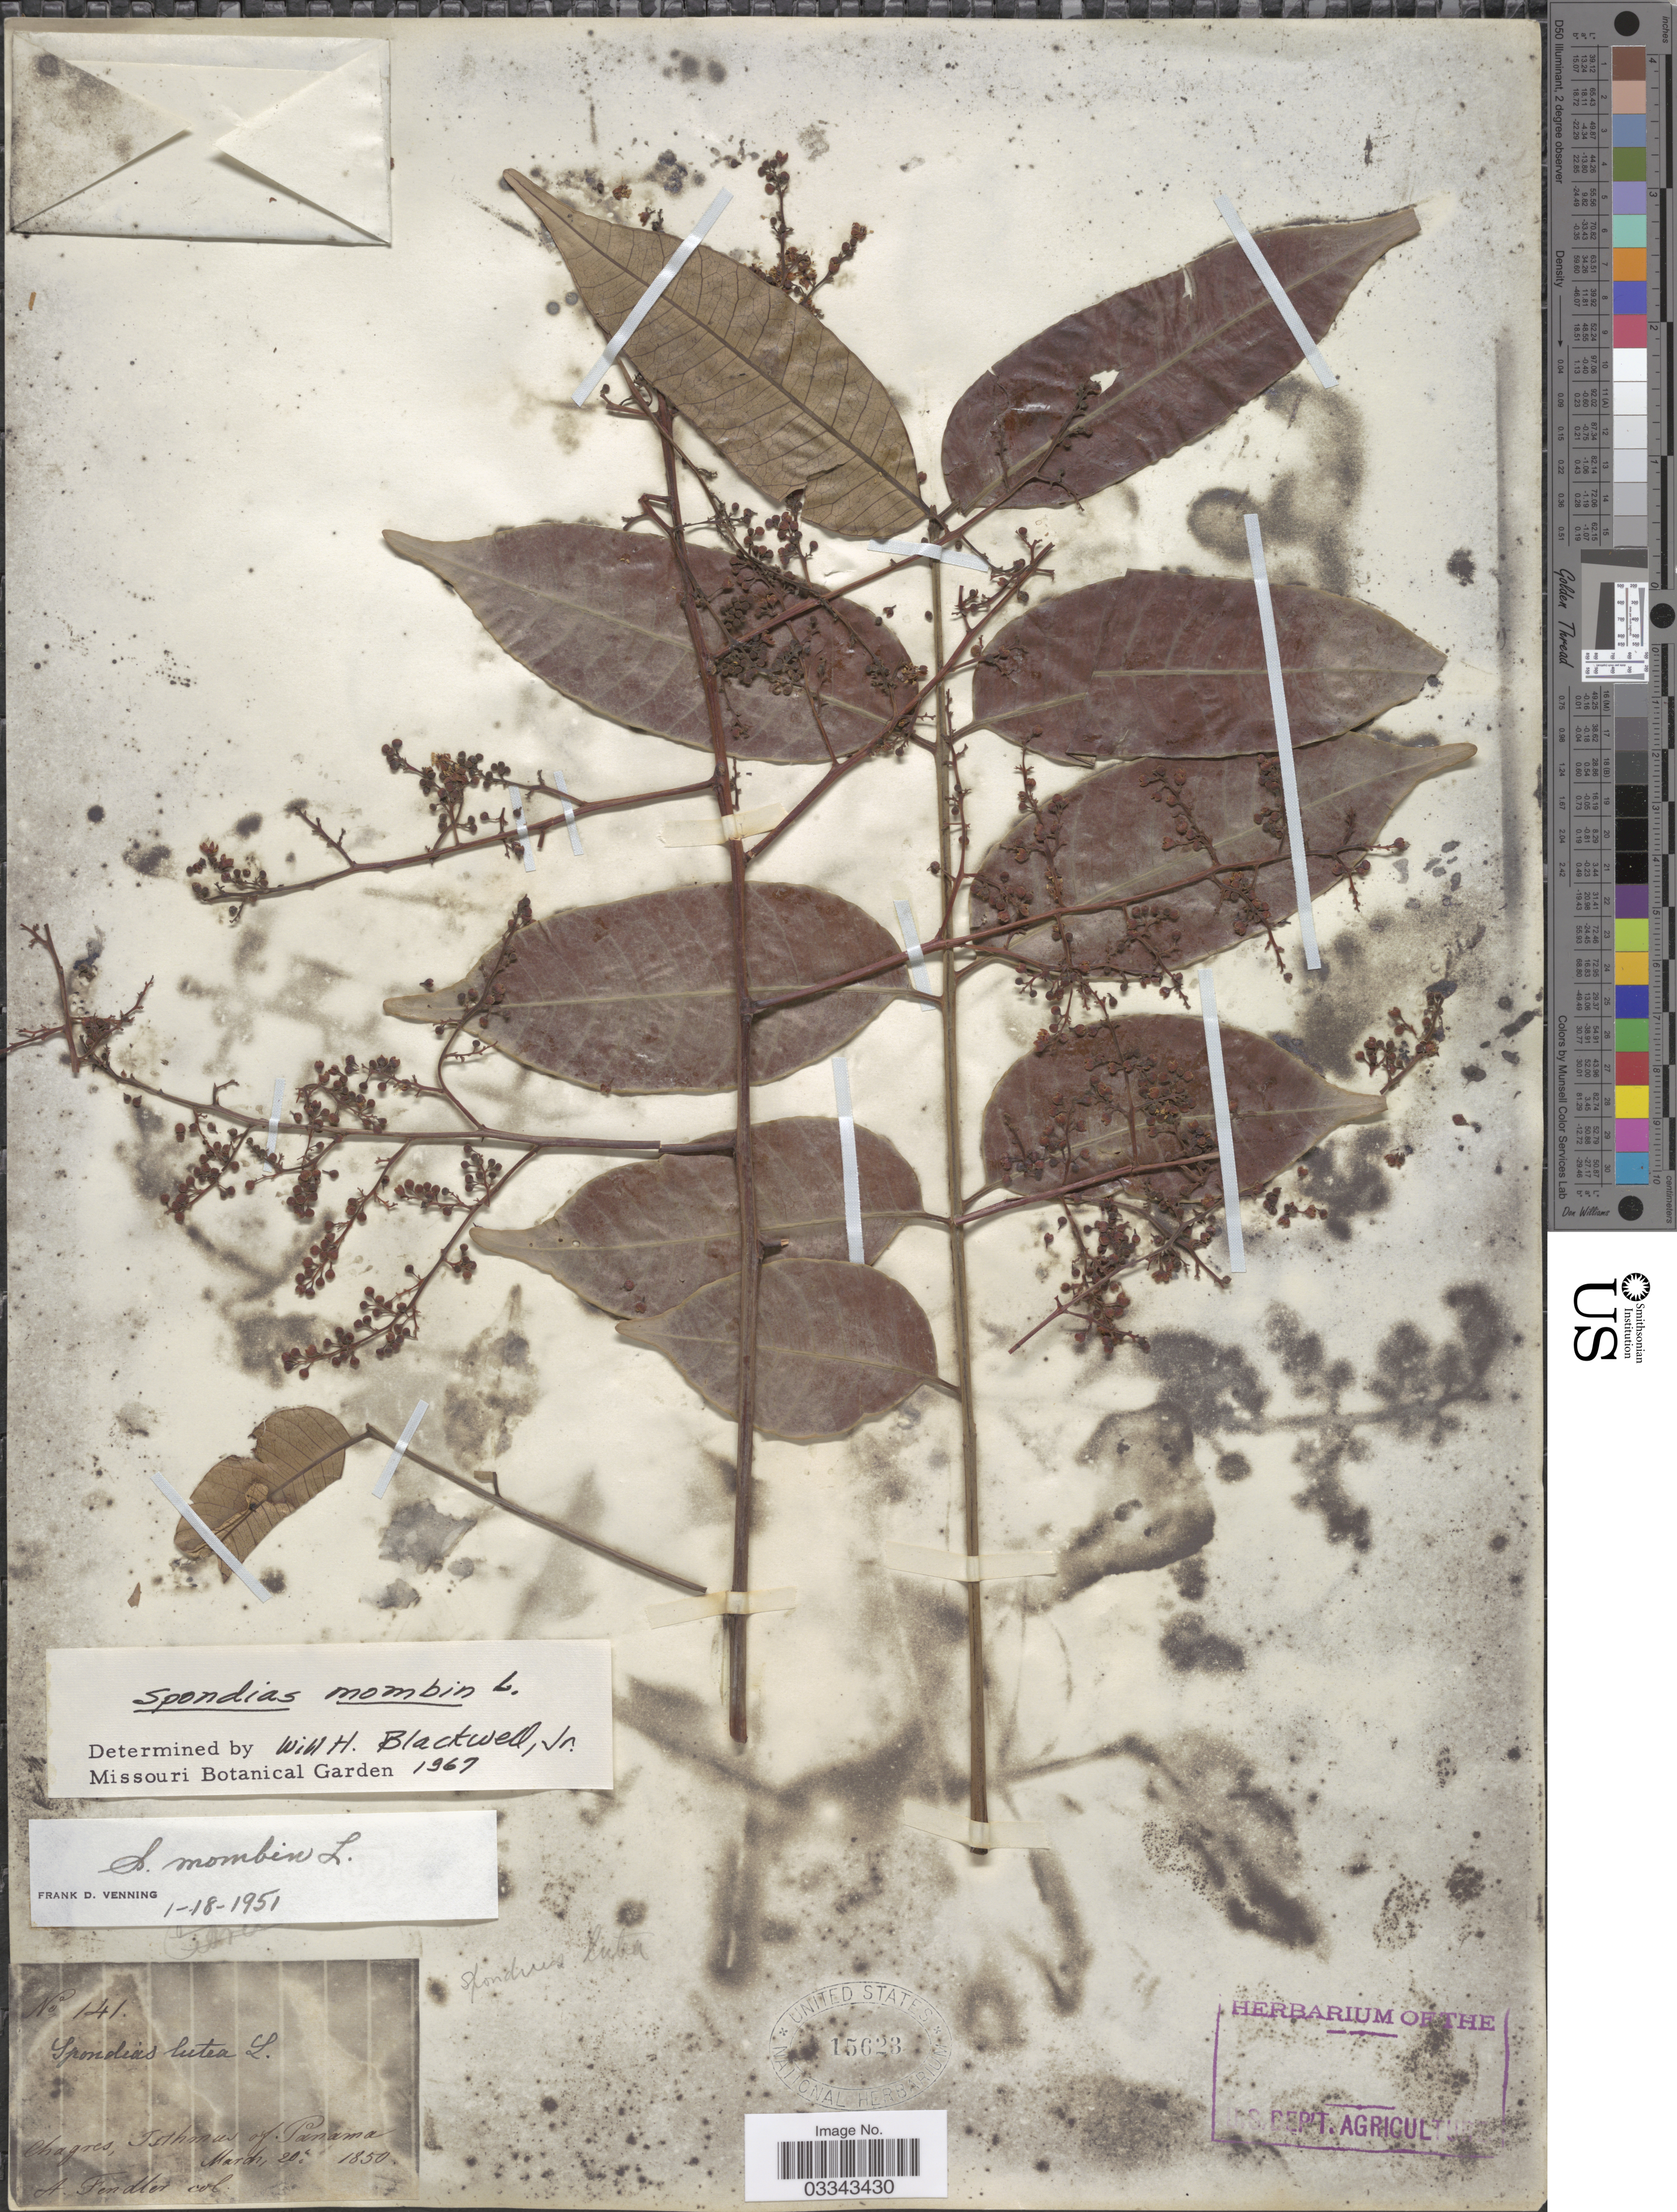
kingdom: Plantae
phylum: Tracheophyta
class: Magnoliopsida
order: Sapindales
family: Anacardiaceae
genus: Spondias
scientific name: Spondias mombin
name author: L.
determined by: Mitchell, John D.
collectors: A. Fendler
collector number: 141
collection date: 1850-03-20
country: Panama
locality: Chagres, Isthmus of Panama.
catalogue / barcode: US 15623